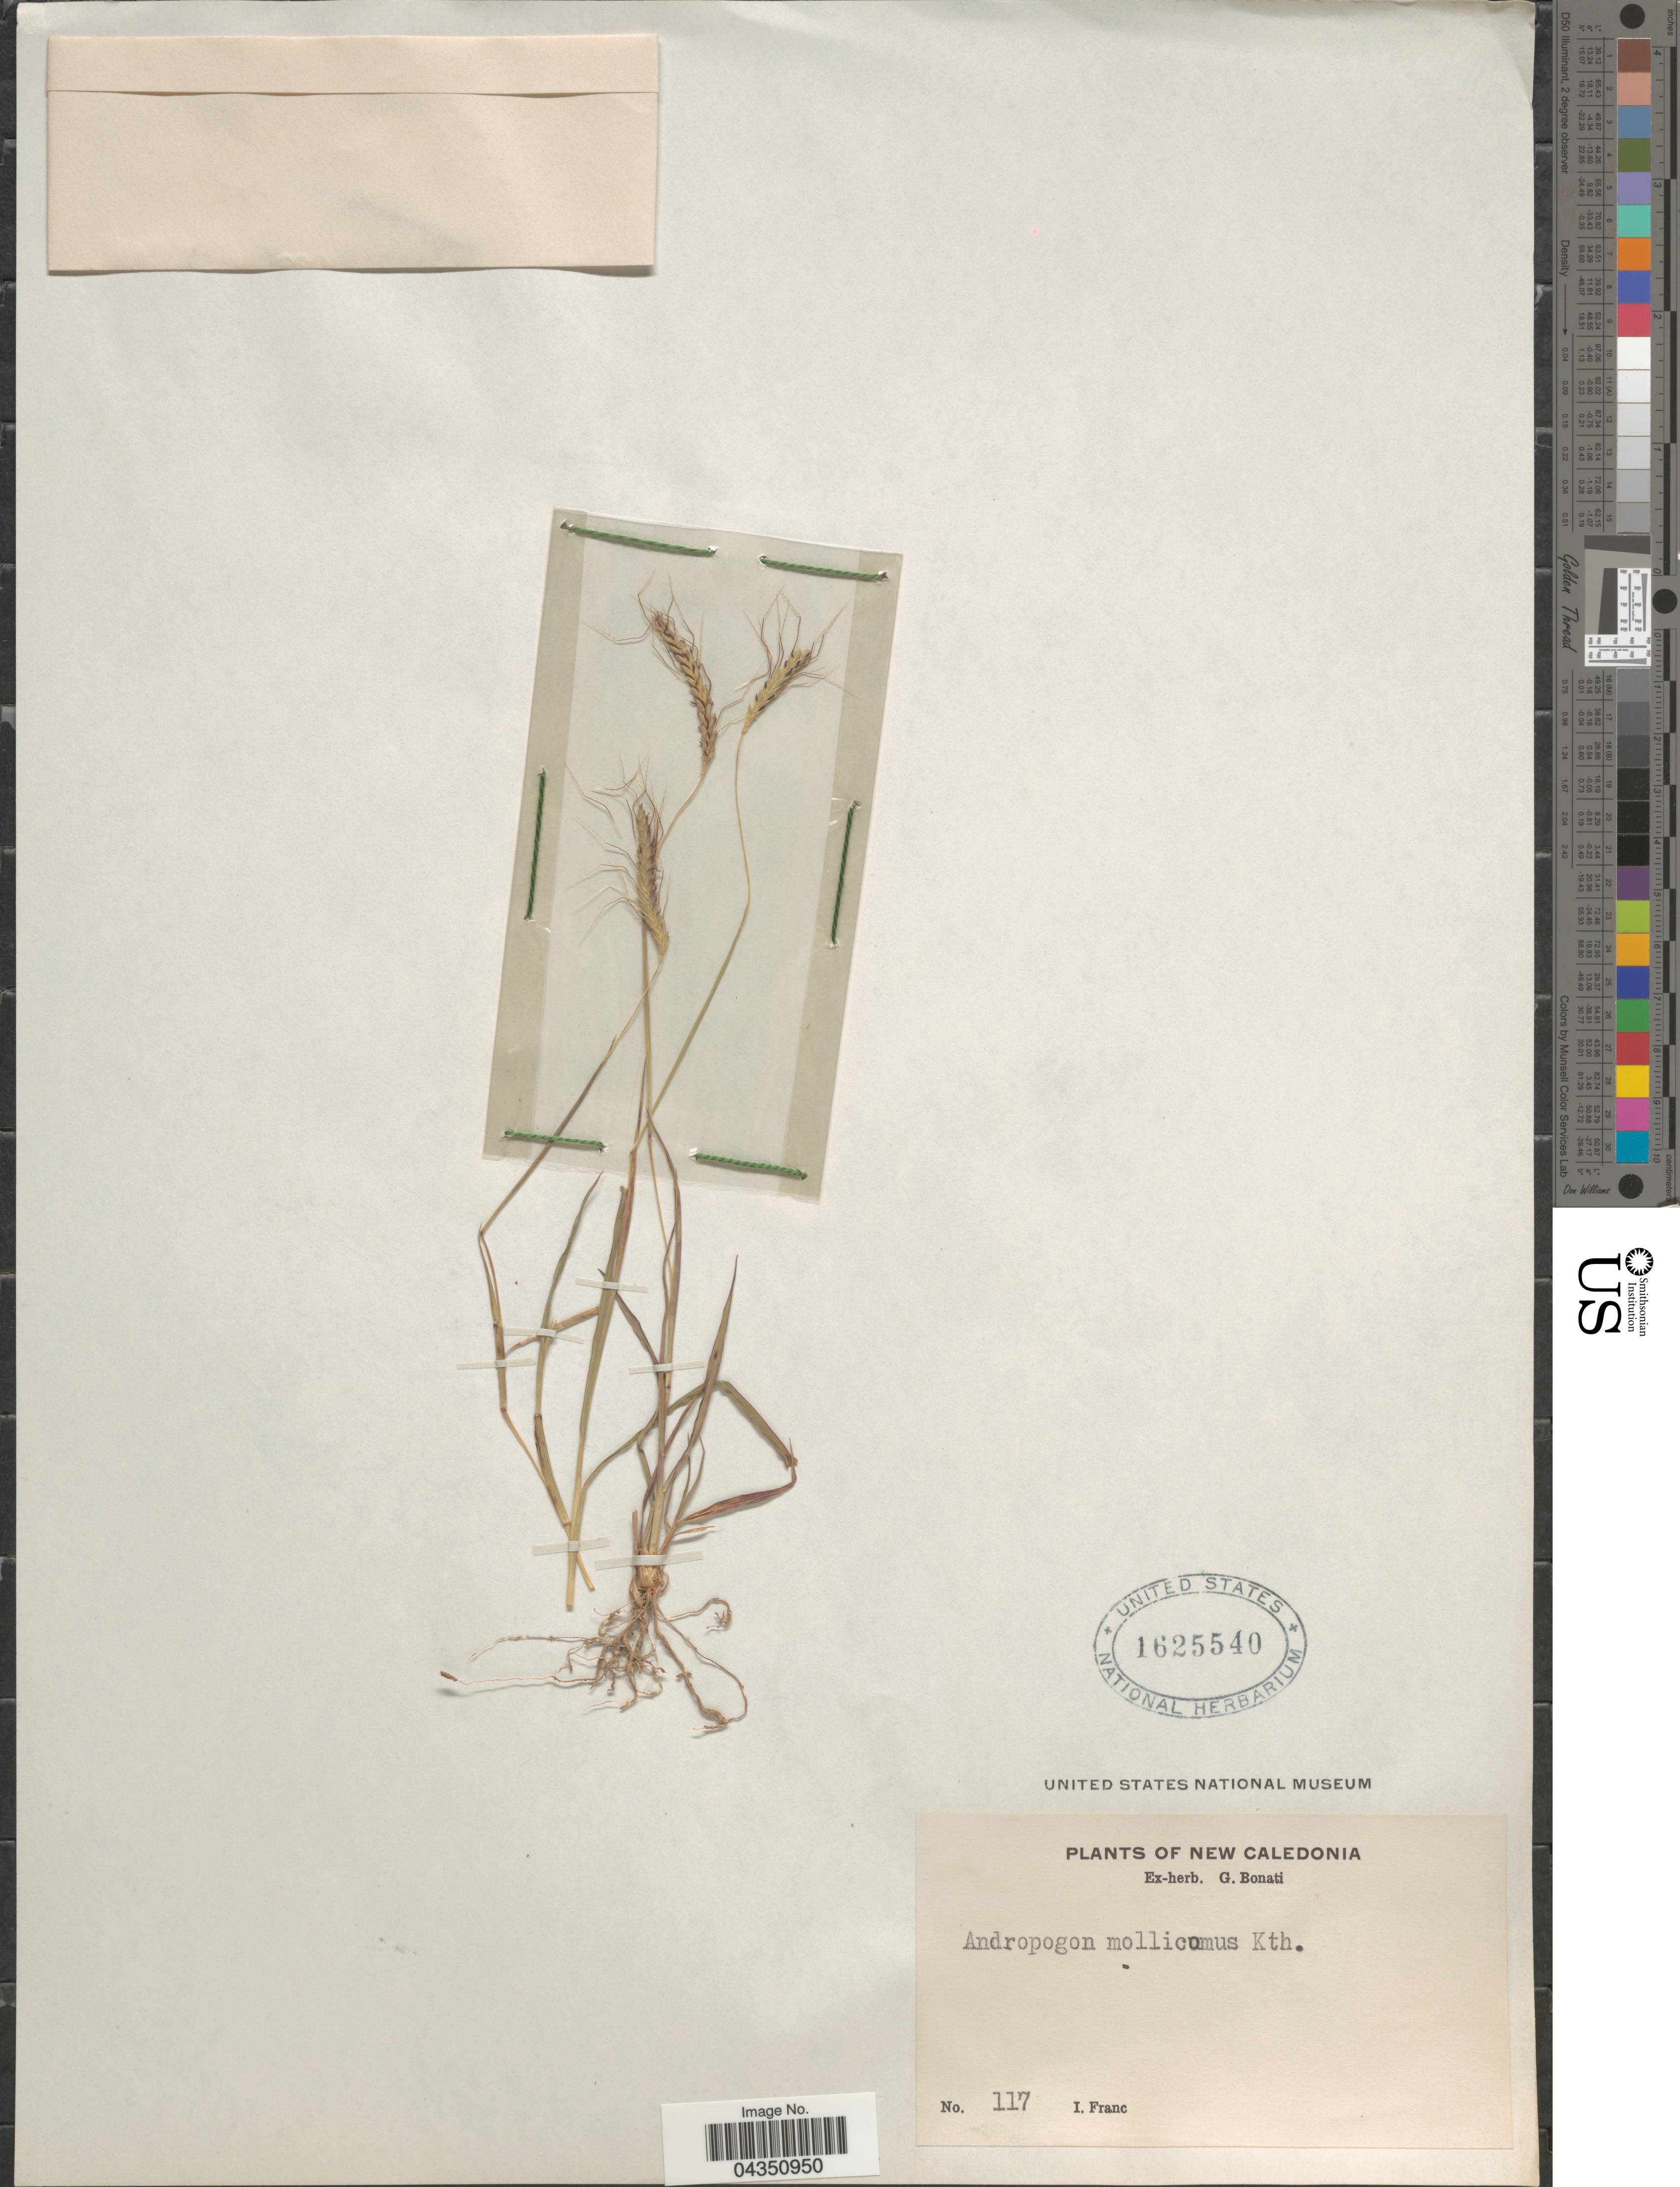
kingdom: Plantae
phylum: Tracheophyta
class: Liliopsida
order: Poales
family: Poaceae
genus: Dichanthium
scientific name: Dichanthium caricosum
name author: (L.) A. Camus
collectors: I. Franc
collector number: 117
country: New Caledonia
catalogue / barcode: US 1625540